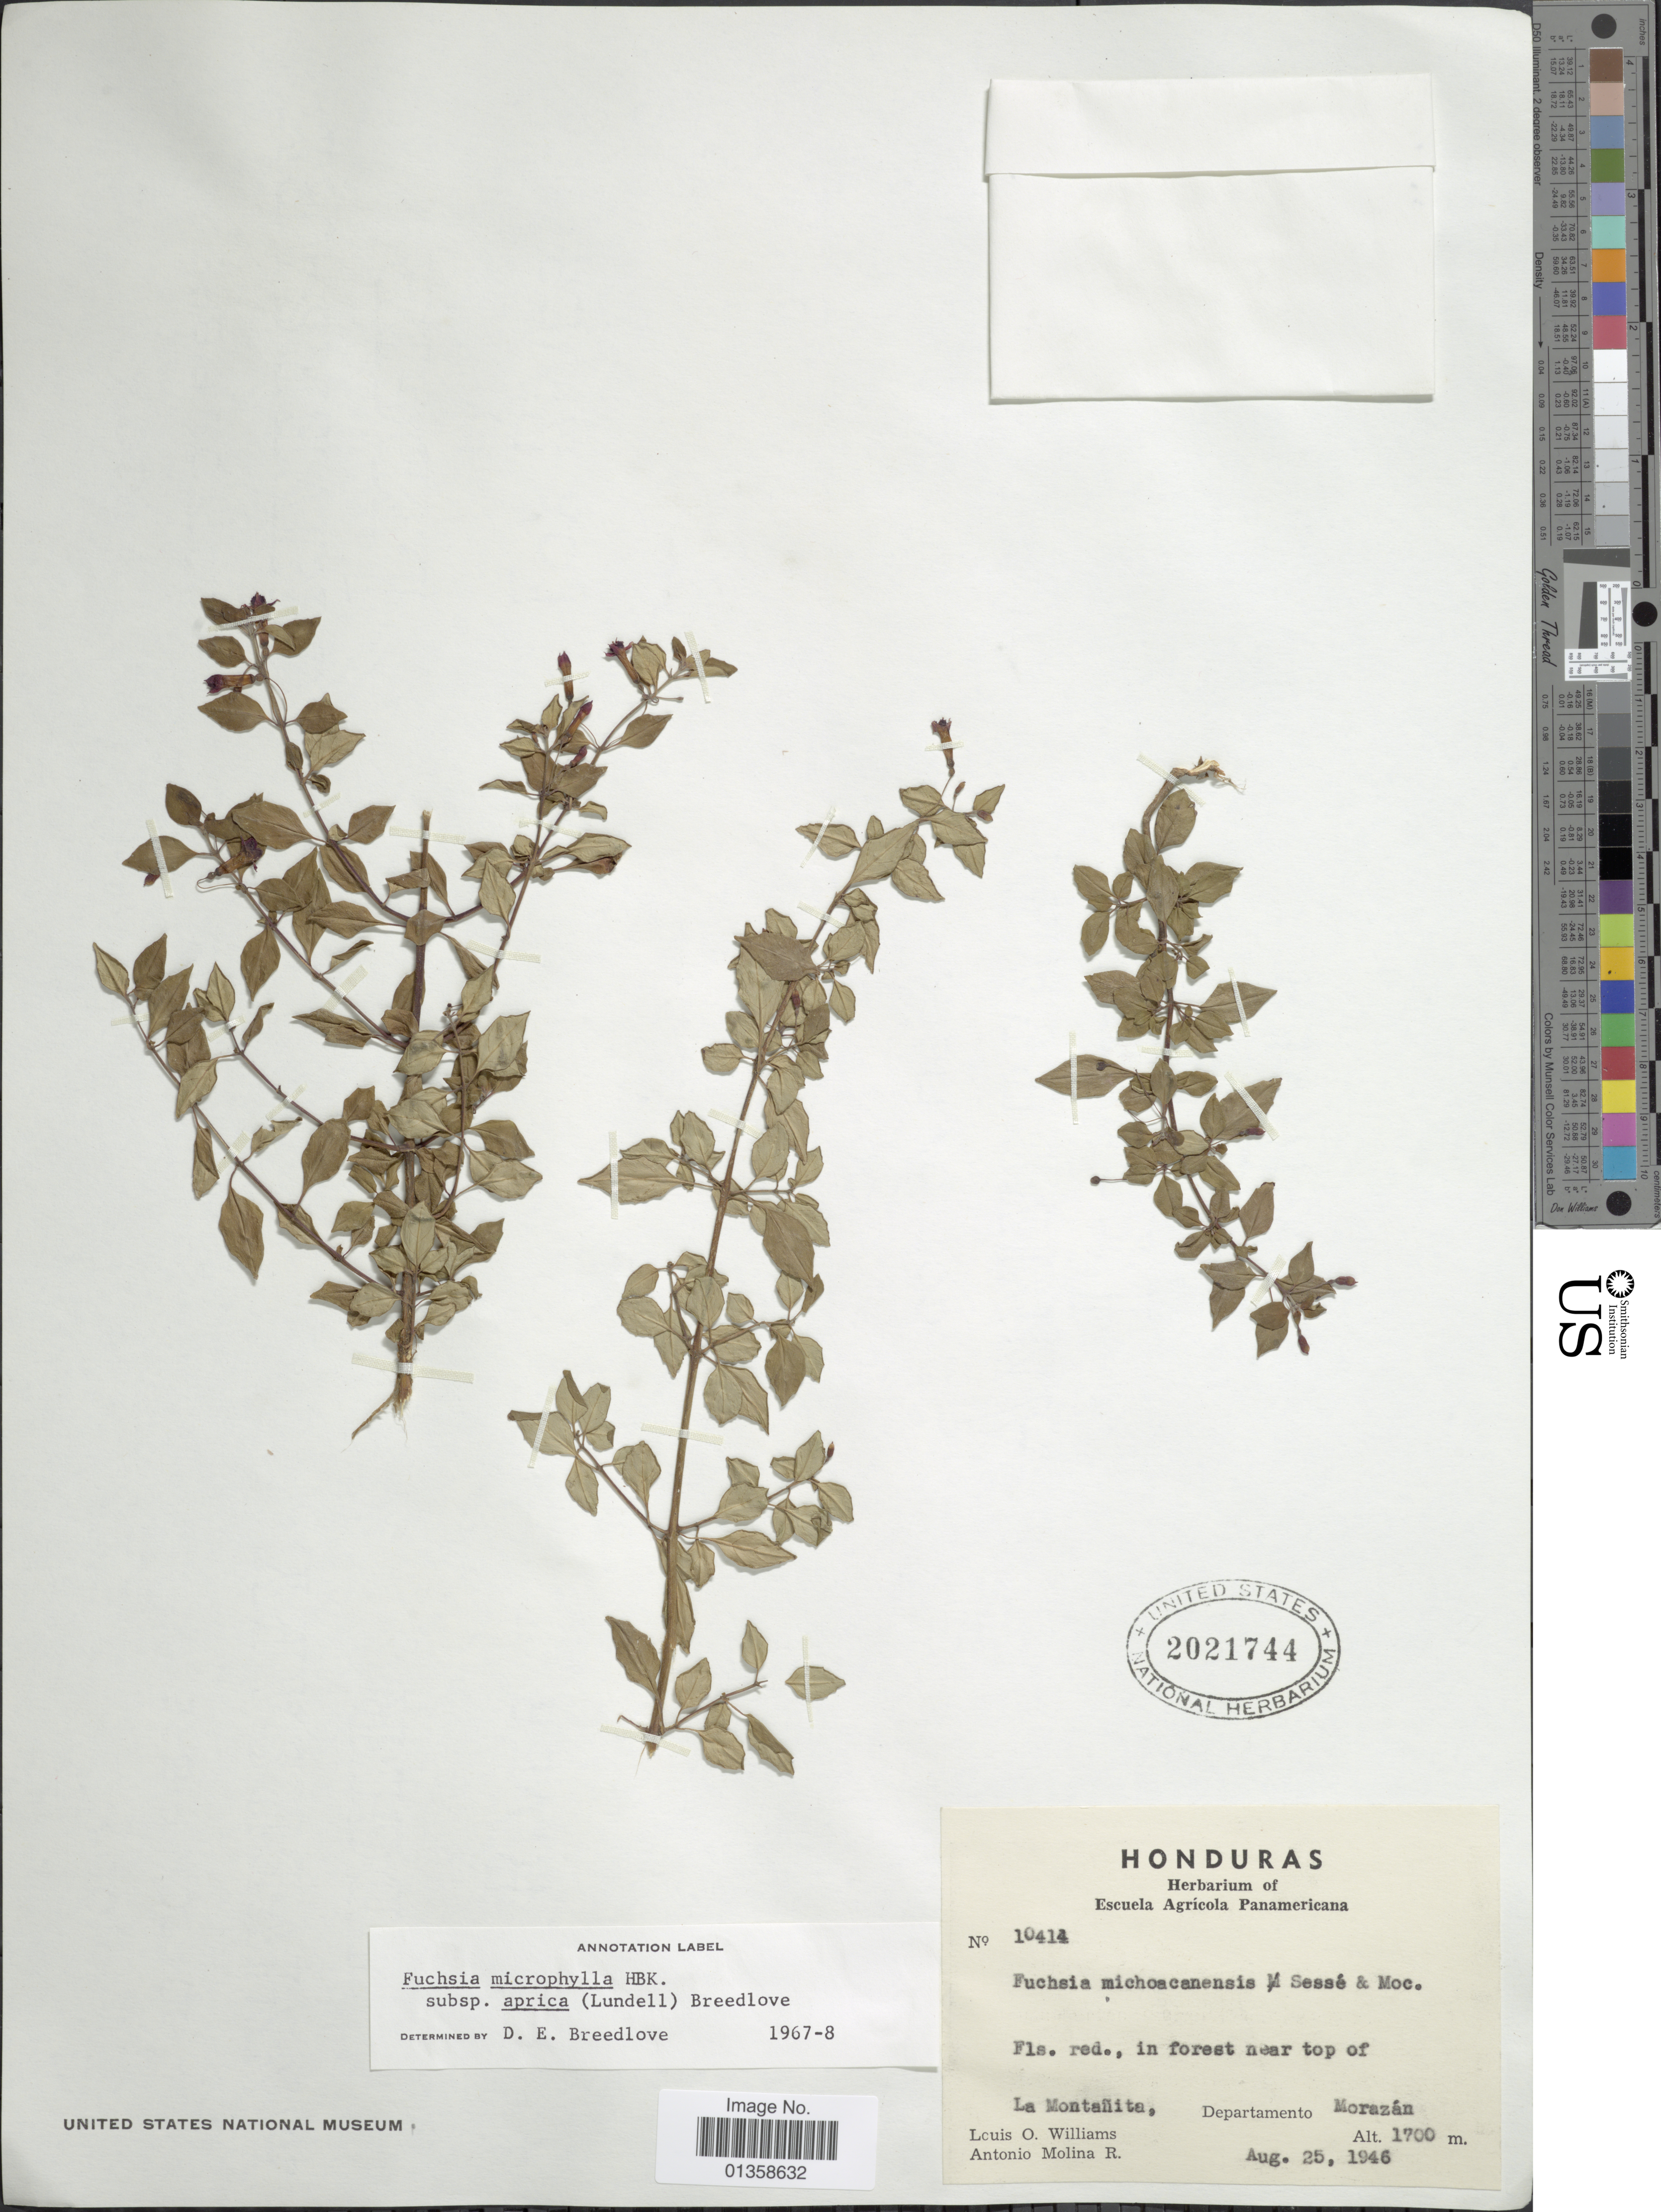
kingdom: Plantae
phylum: Tracheophyta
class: Magnoliopsida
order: Myrtales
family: Onagraceae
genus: Fuchsia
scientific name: Fuchsia microphylla subsp. aprica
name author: (Lundell) Breedlove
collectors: L. O. Williams & A. Molina R.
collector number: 10414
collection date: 1946-08-25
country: Honduras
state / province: Fco. Morazán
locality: La Montañita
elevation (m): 1700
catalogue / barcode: US 20021744